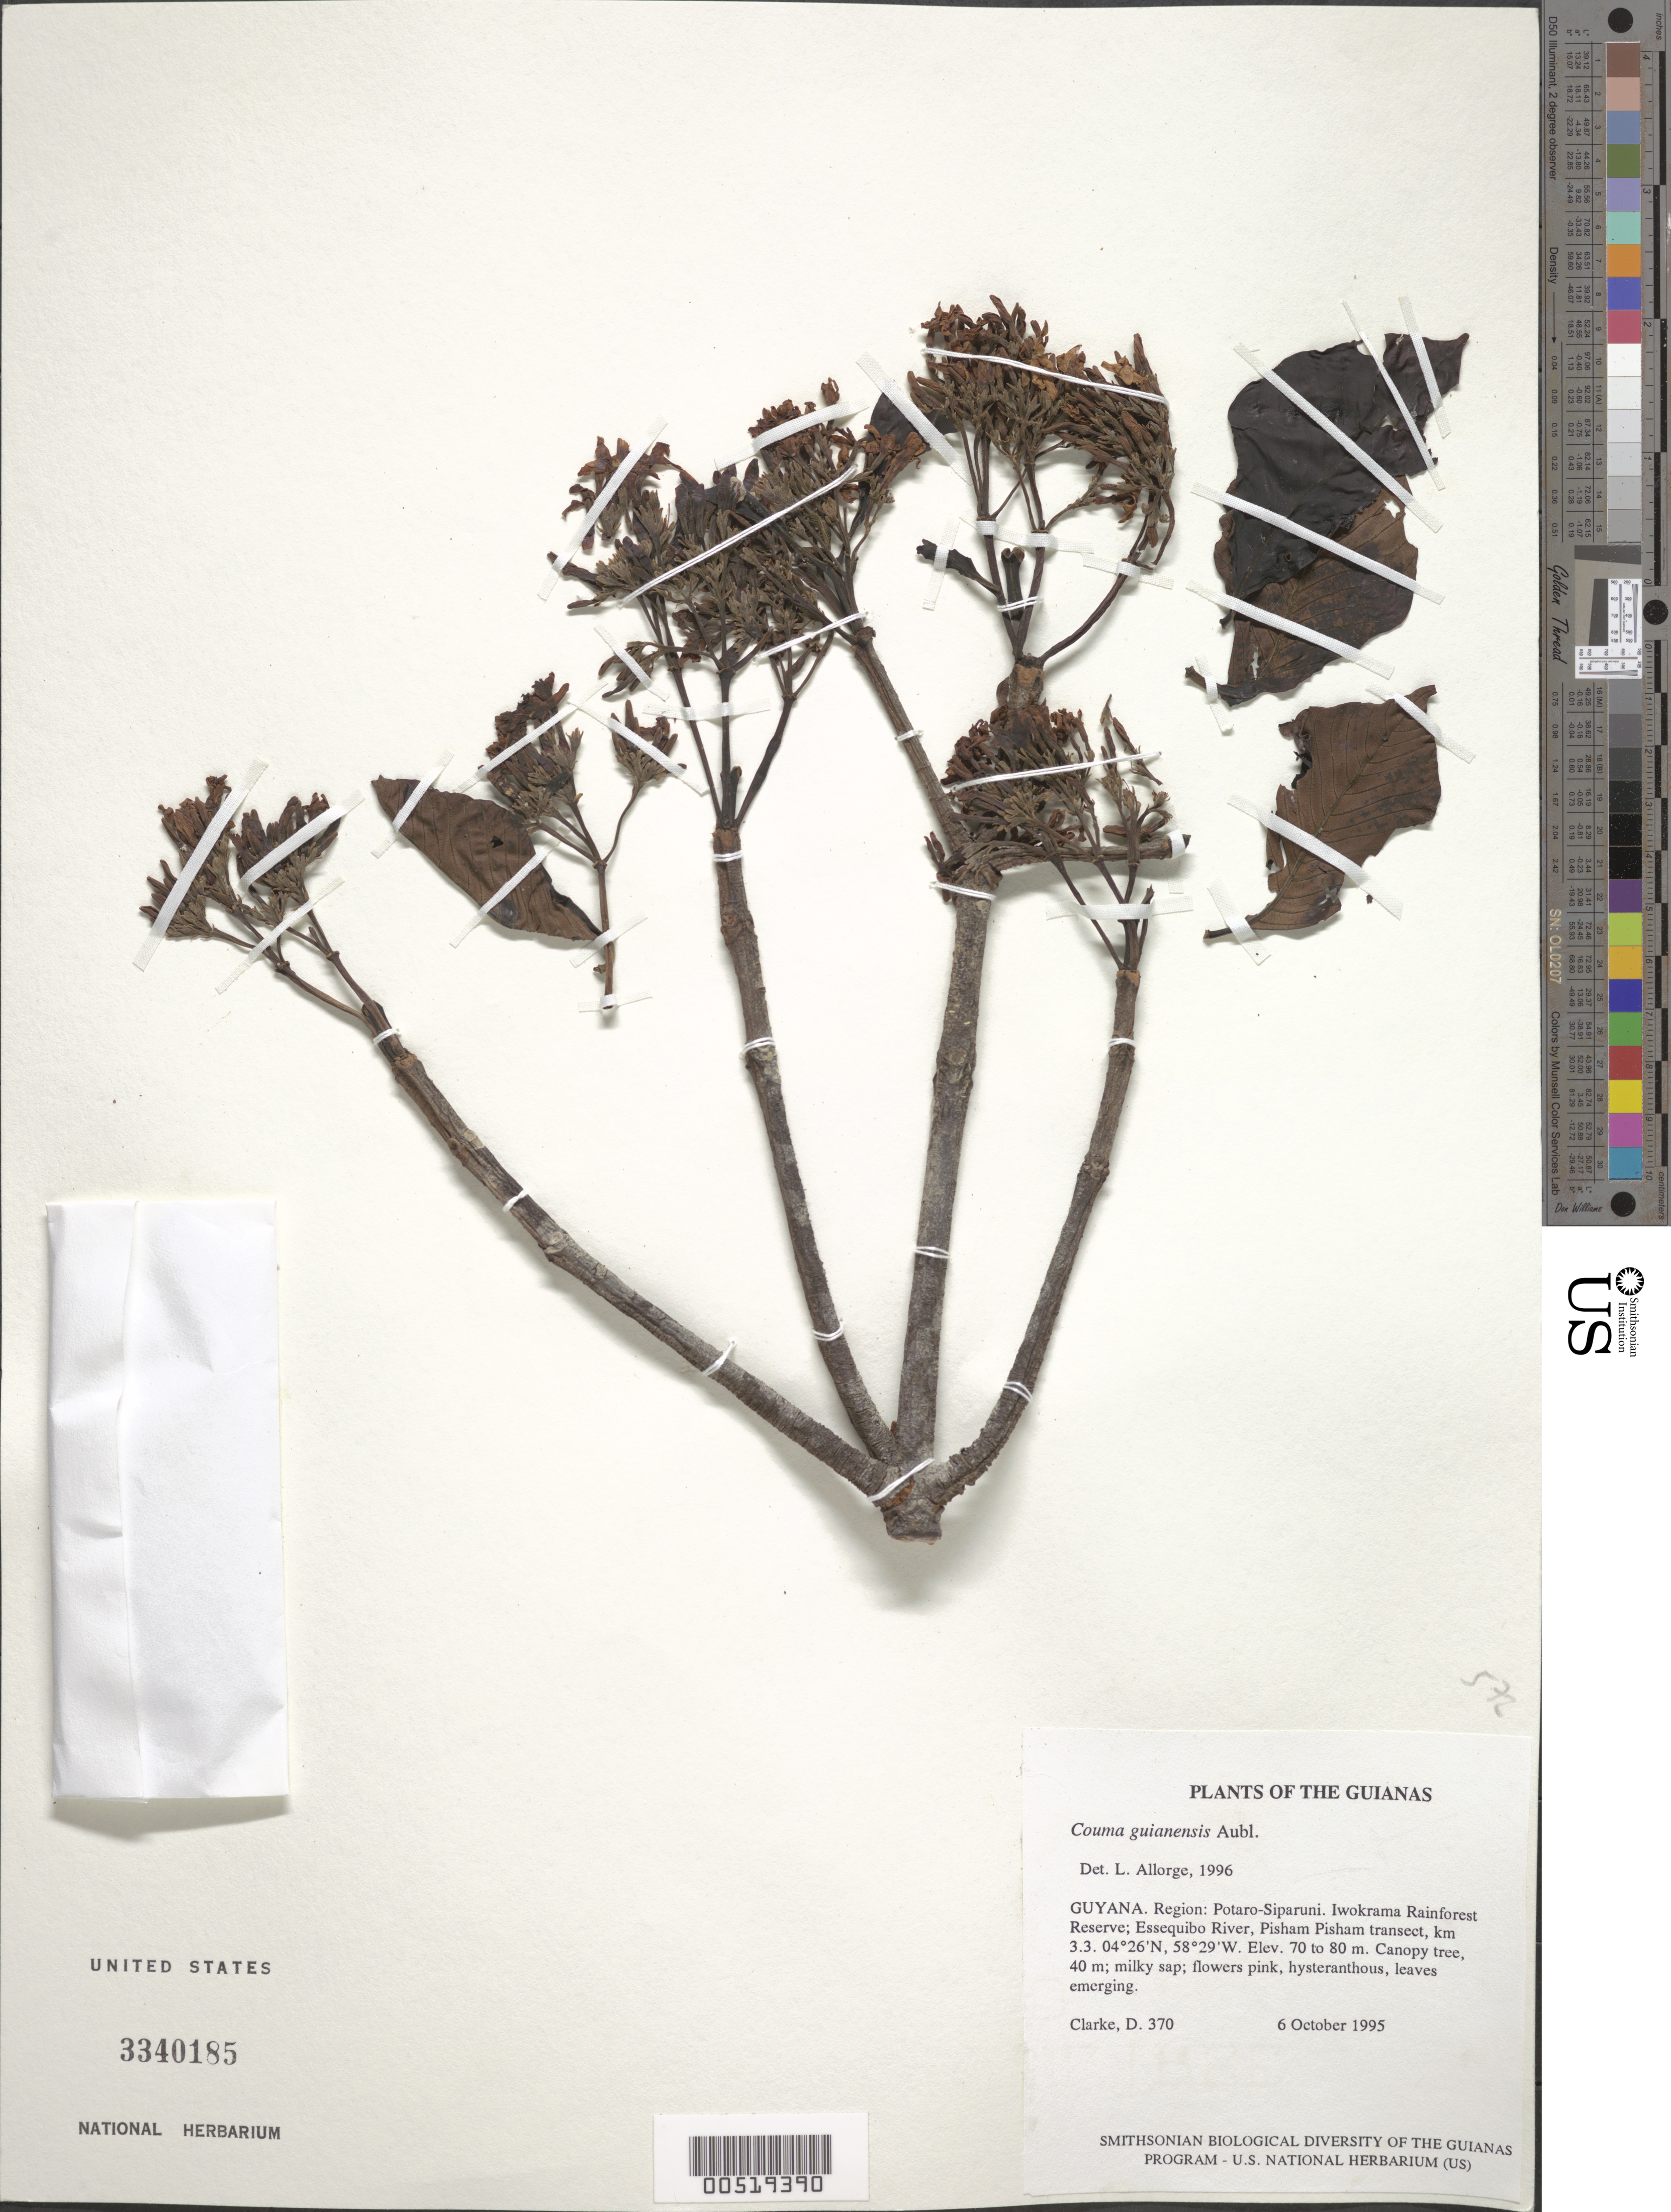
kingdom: Plantae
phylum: Tracheophyta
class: Magnoliopsida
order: Gentianales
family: Apocynaceae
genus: Couma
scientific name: Couma guianensis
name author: Aubl.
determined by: Allorge, L.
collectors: H. D. Clarke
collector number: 370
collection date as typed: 6 October 1995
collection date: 1995-10-06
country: Guyana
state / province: Potaro-Siparuni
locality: Iwokrama Rainforest Reserve; Essequibo River, Pisham Pisham transect, km 3.3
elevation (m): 70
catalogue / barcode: US 3340185